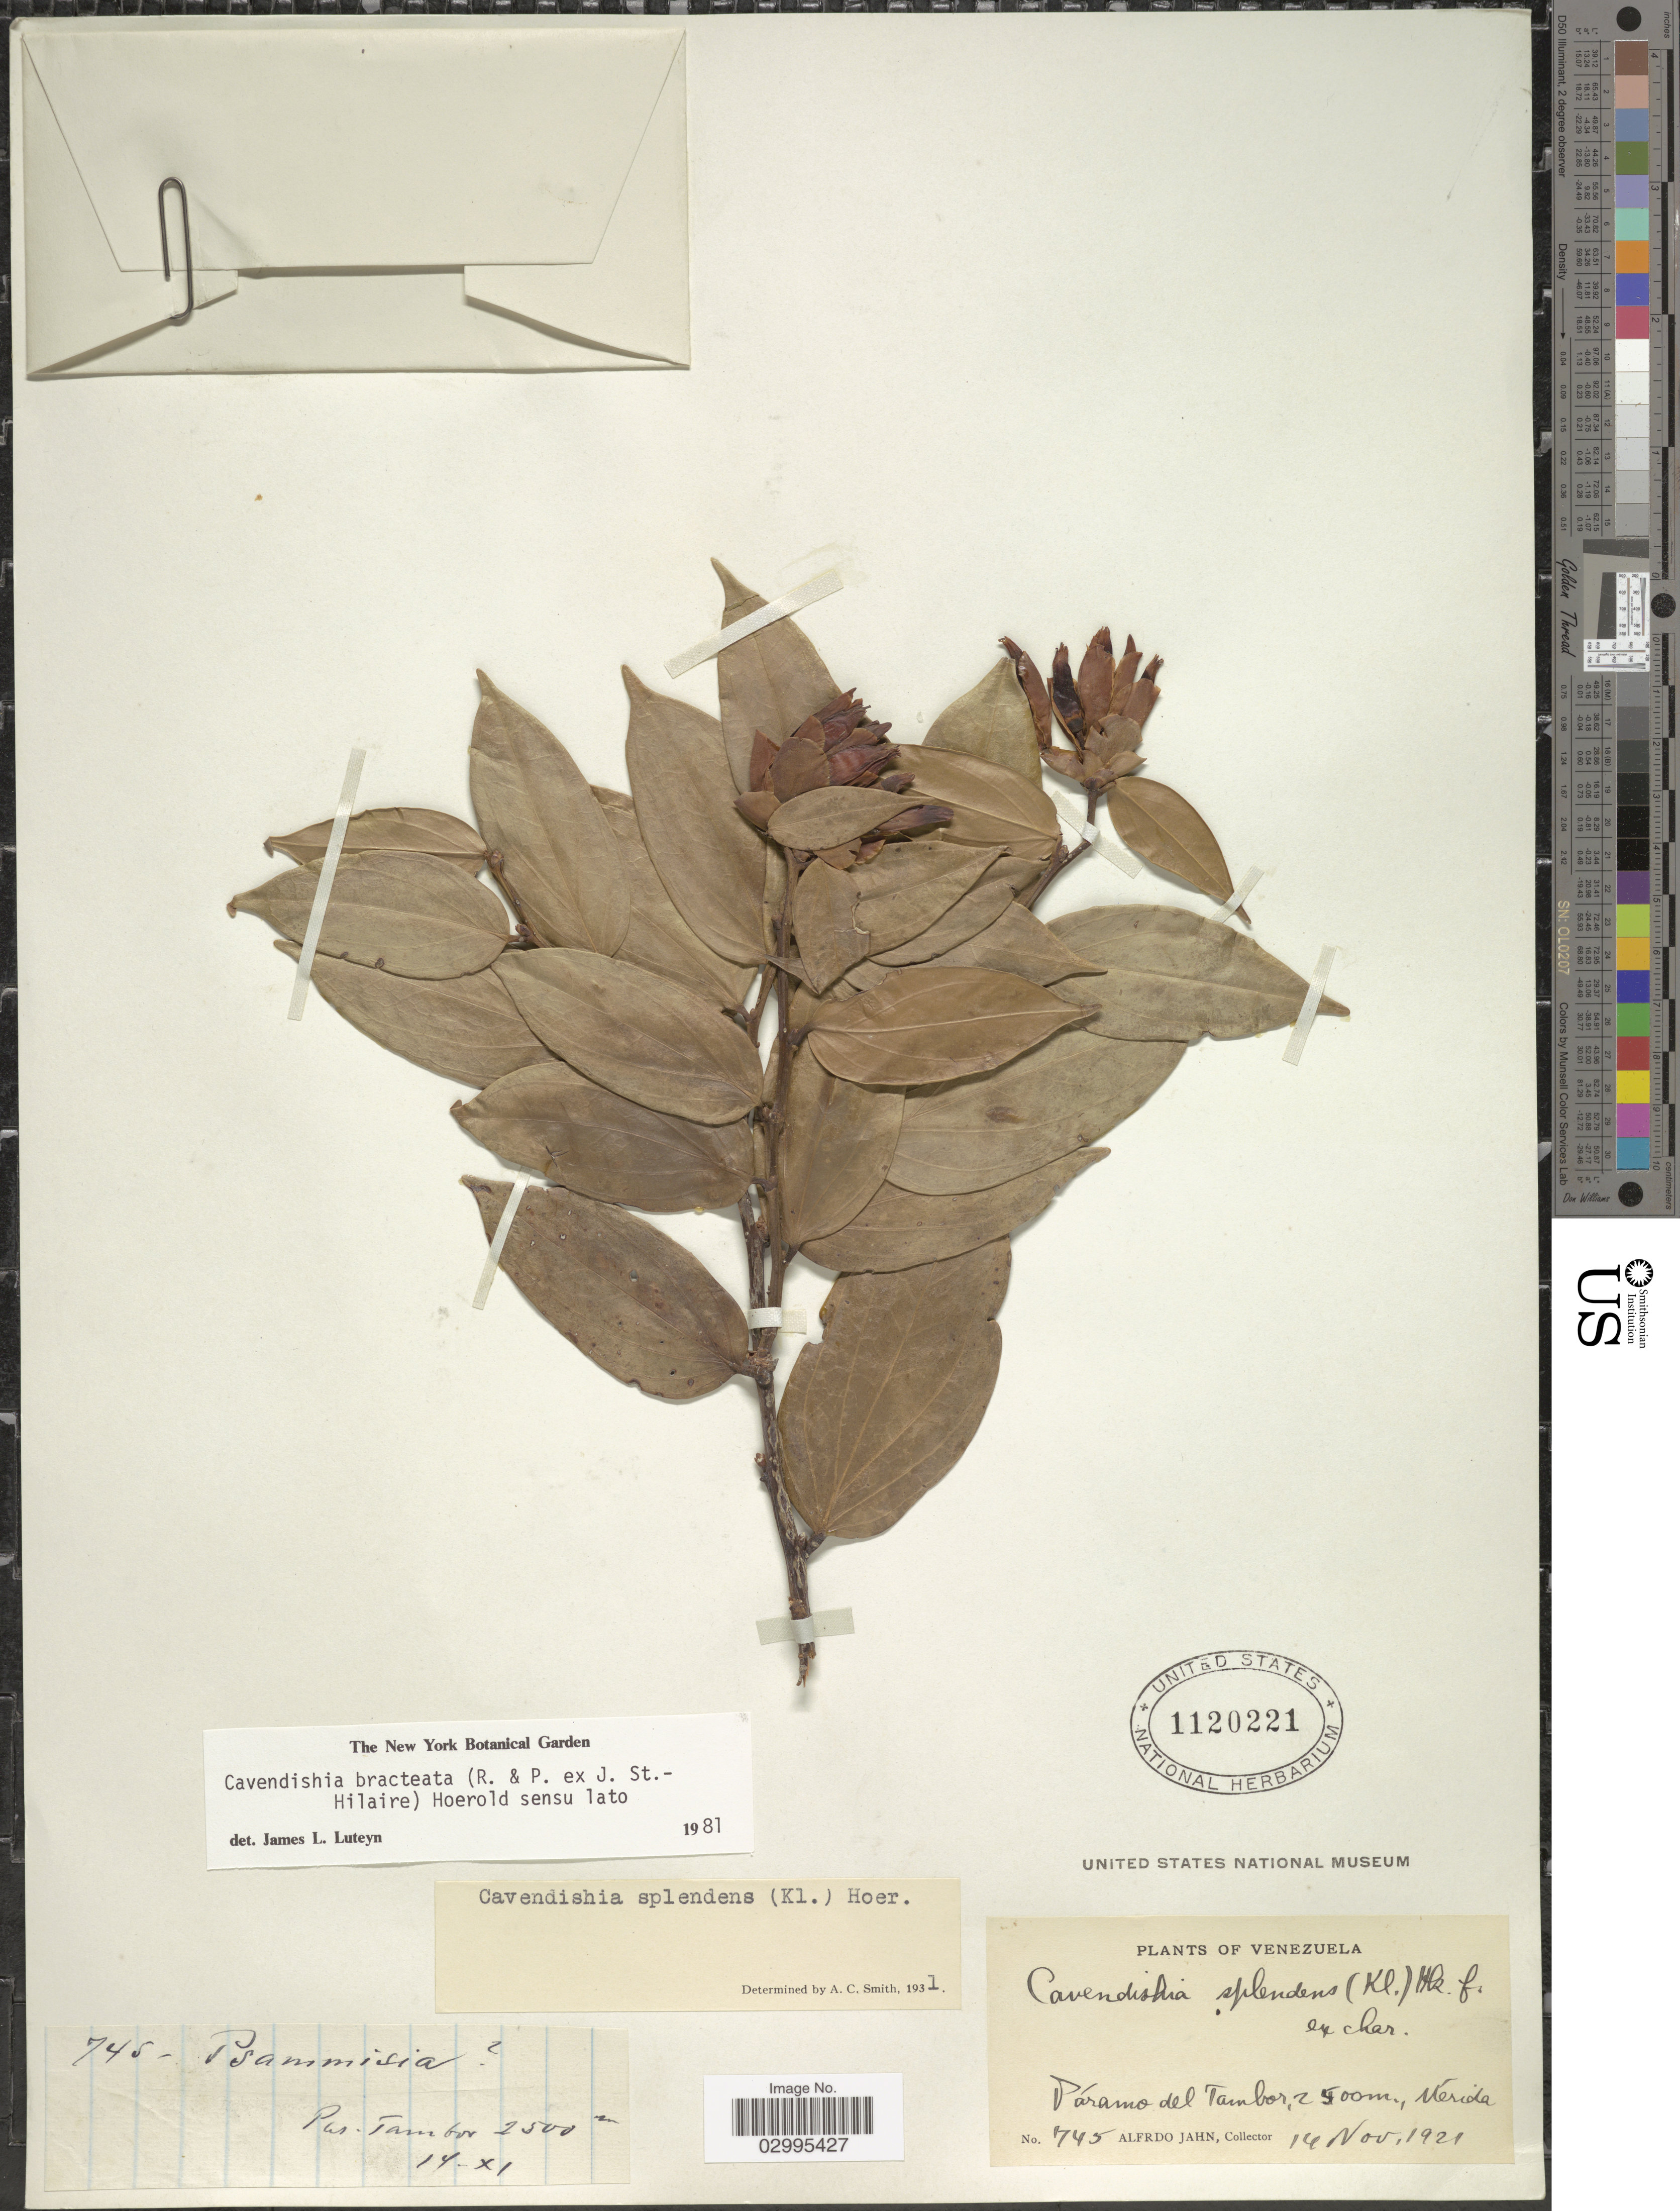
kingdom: Plantae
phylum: Tracheophyta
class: Magnoliopsida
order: Ericales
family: Ericaceae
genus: Cavendishia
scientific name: Cavendishia bracteata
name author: (Ruiz & Pav. ex J. St.-Hil.) Hoerold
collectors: A. Jahn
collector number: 745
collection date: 1921-11-14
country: Venezuela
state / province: Mérida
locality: Páramo del Tambor.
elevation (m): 2500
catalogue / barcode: US 1120221